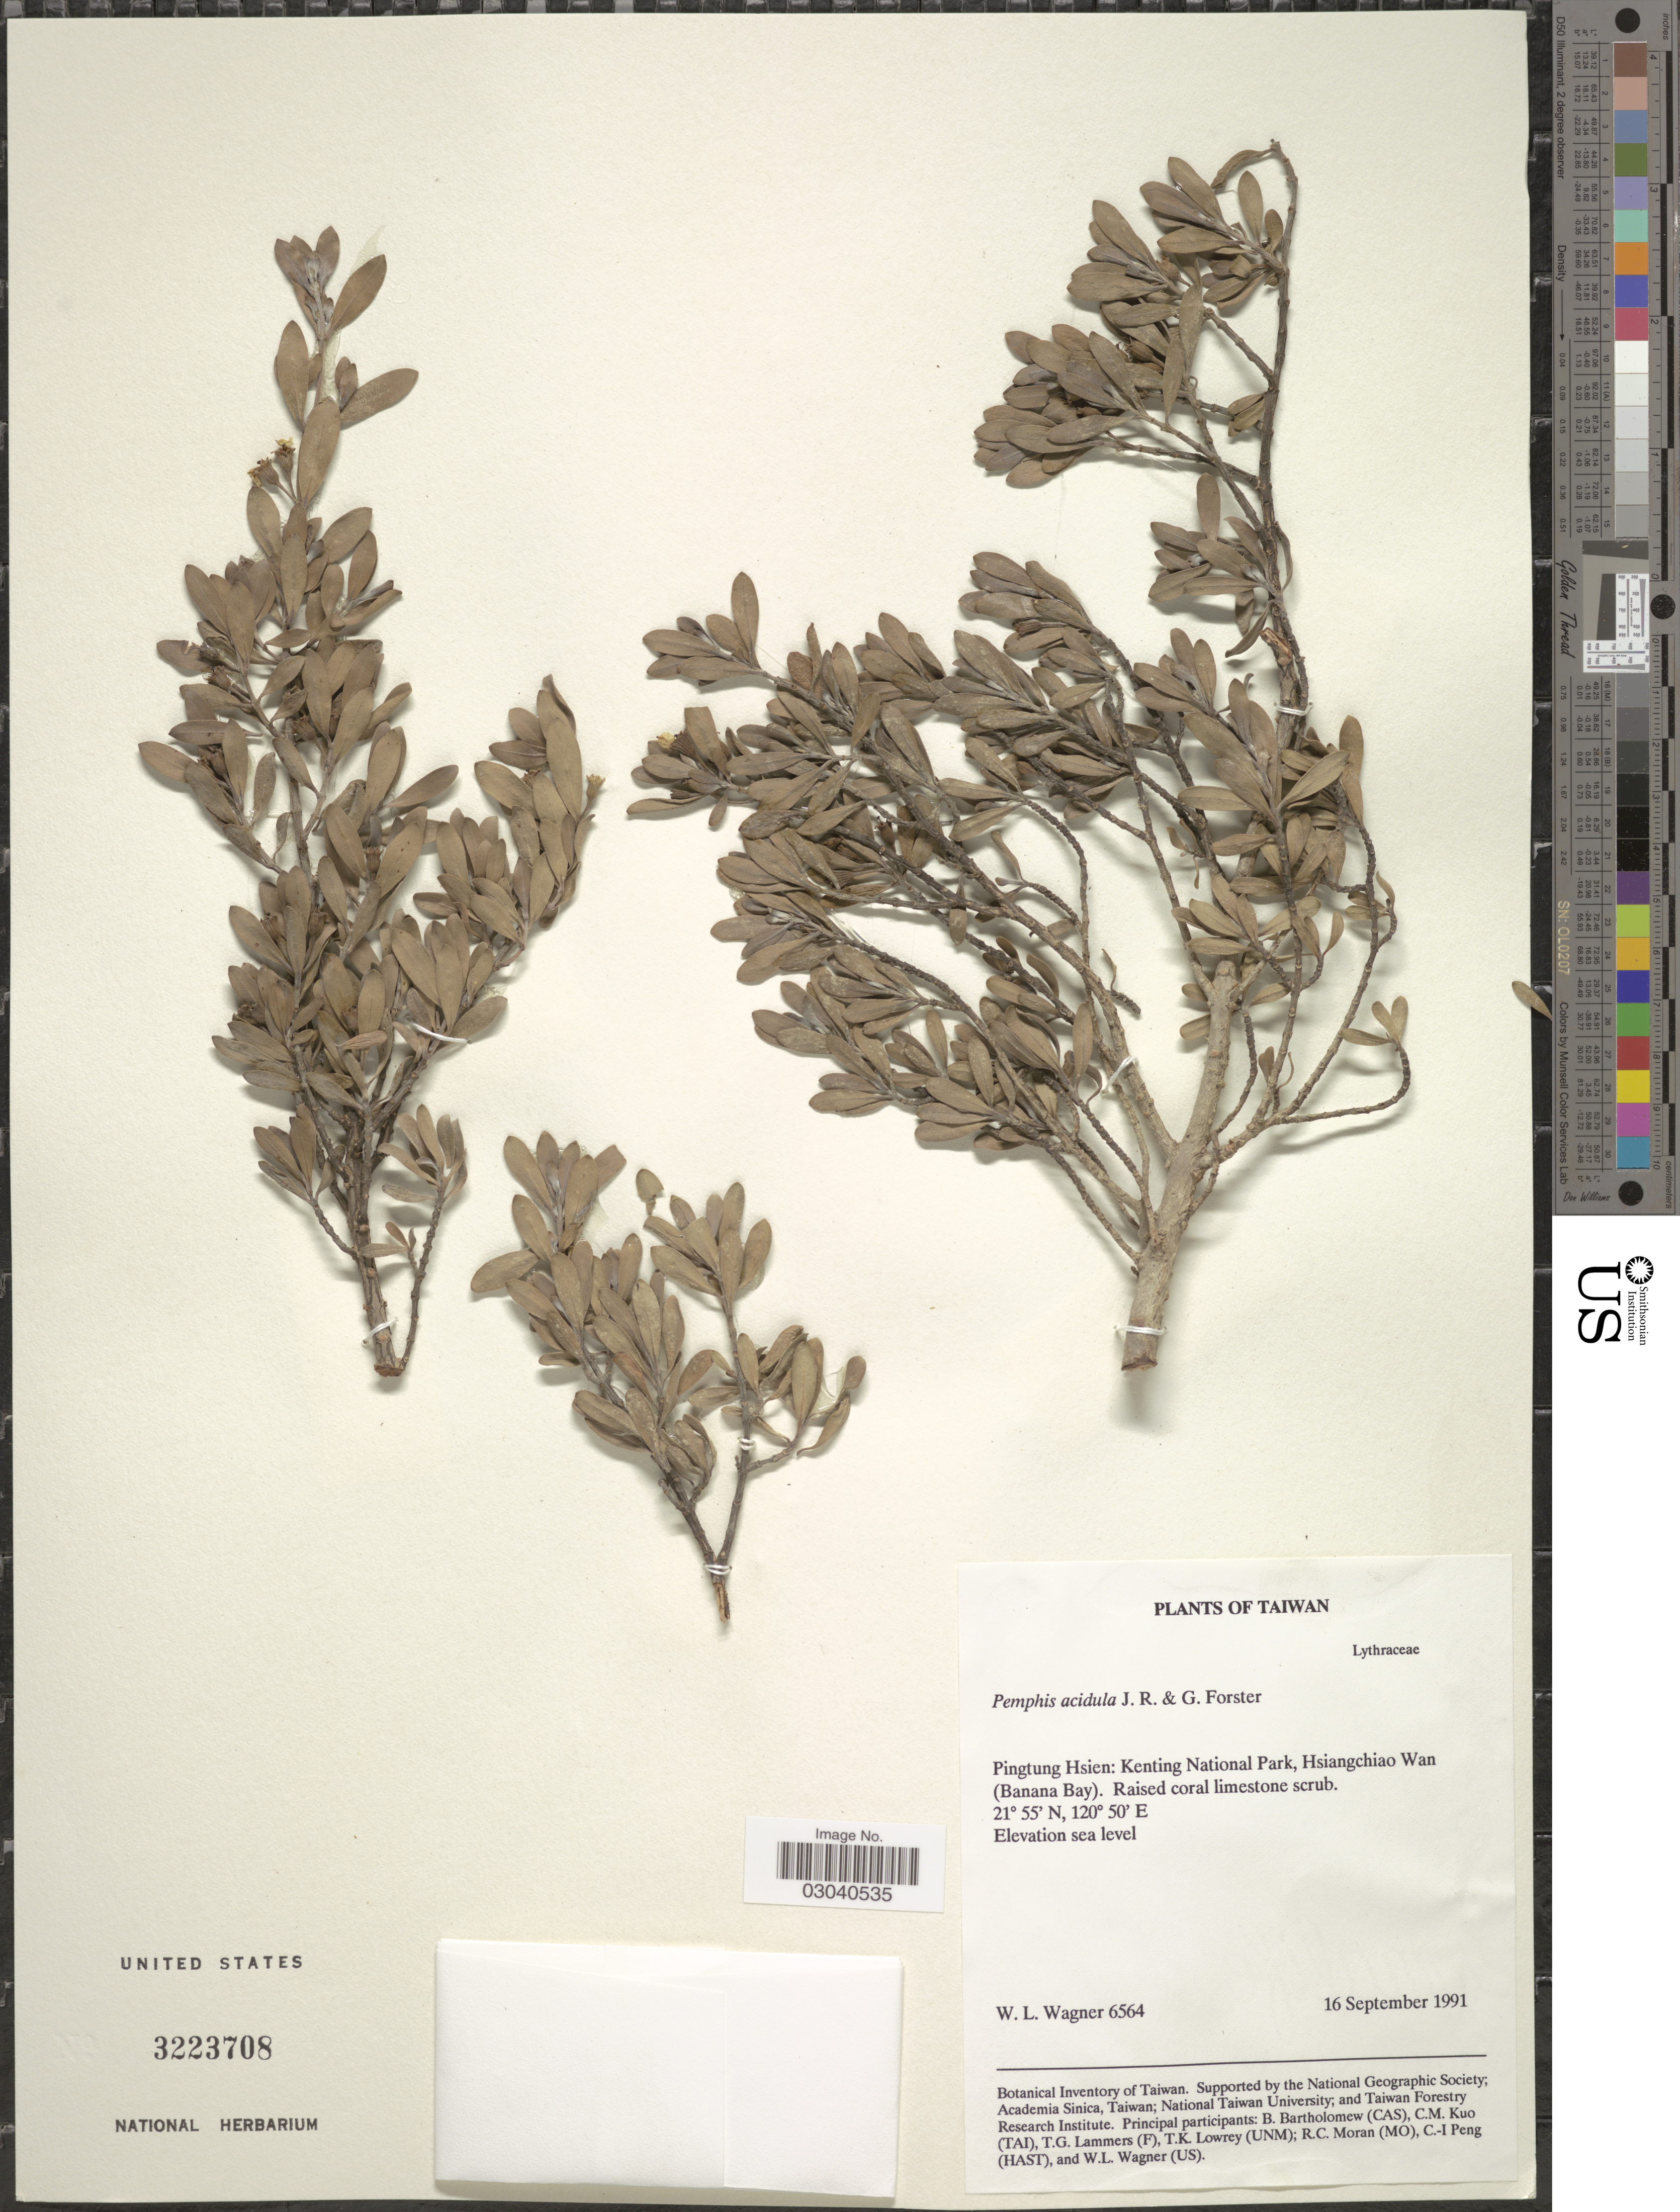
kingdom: Plantae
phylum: Tracheophyta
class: Magnoliopsida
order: Myrtales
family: Lythraceae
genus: Pemphis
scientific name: Pemphis acidula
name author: J.R. Forst. & G. Forst.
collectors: W. L. Wagner, B. Bartholomew, C. Kuo, T. Lammers & et al.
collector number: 6564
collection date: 1991-09-16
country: Taiwan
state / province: Pingtung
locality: Pingtung Hsien: Kenting National Park, Hsianchiao Wan (Banana Bay).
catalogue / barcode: US 3223708